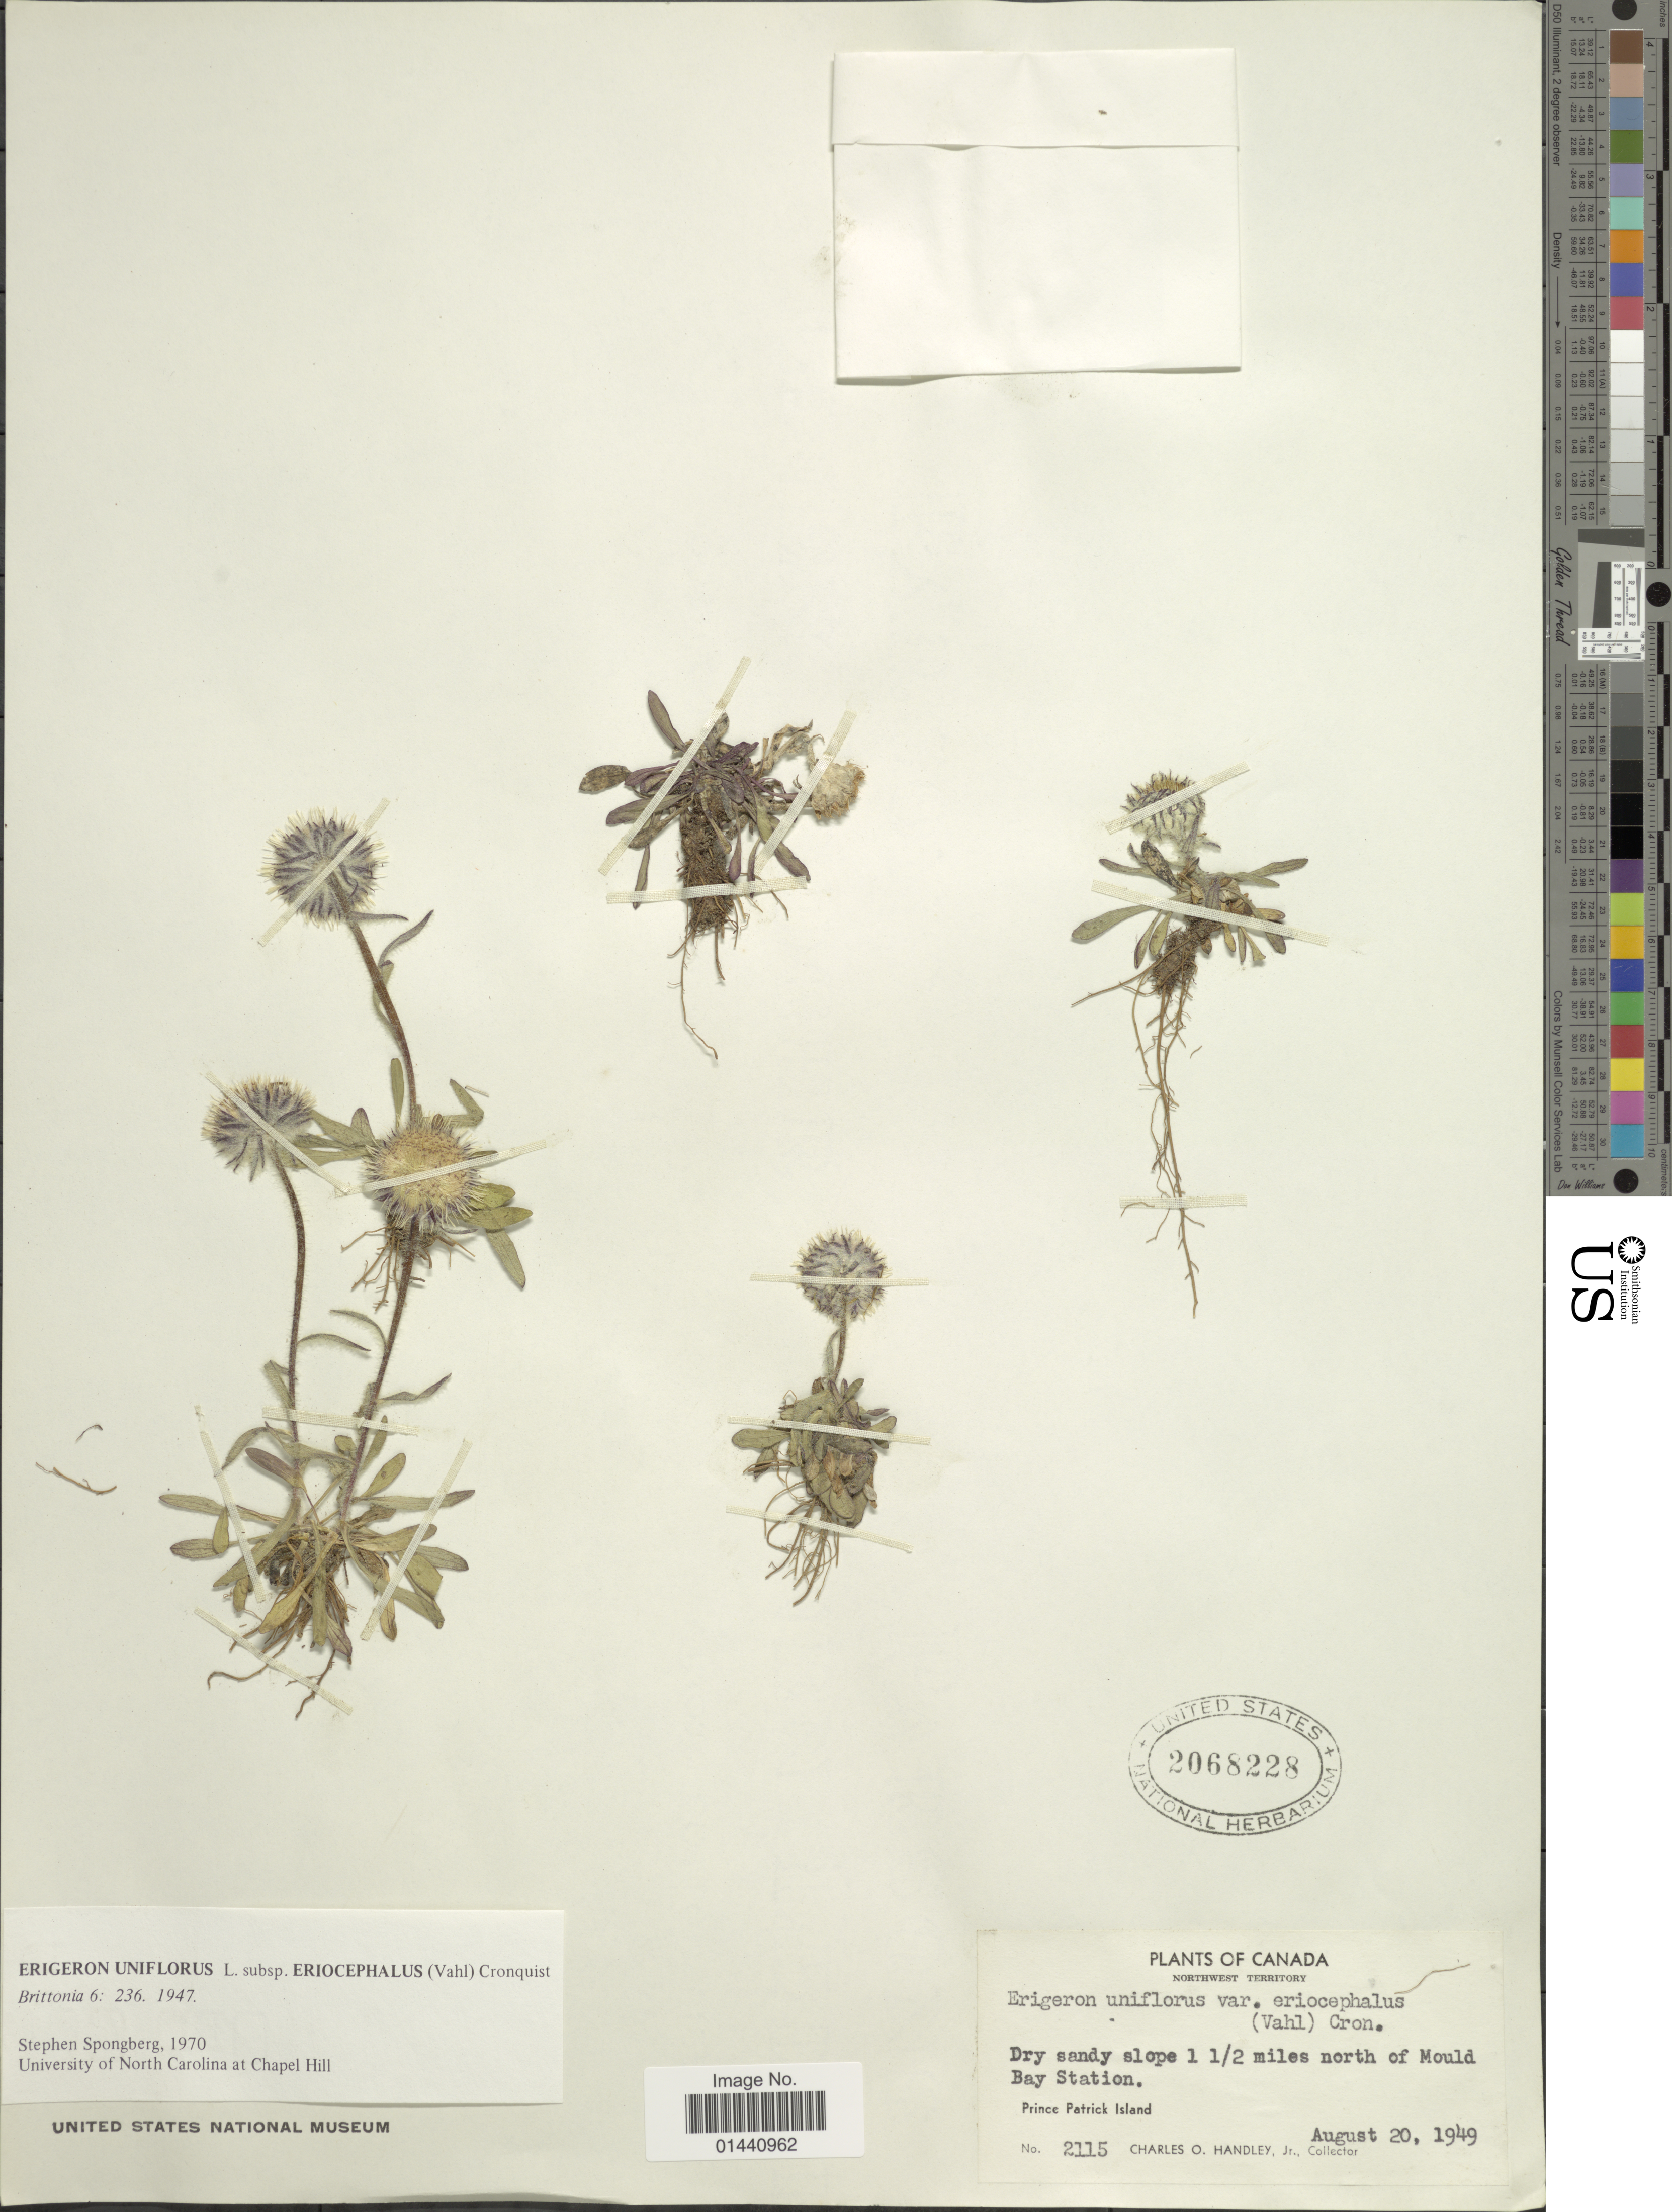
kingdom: Plantae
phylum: Tracheophyta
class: Magnoliopsida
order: Asterales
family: Asteraceae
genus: Erigeron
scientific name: Erigeron eriocephalus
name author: J. Vahl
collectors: C. Handley Jr.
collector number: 2115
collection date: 1949-08-20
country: Canada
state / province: Northwest Territories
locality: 1½ miles north of Mould Bay Station. Prince Patrick Island.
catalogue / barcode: US 2068228